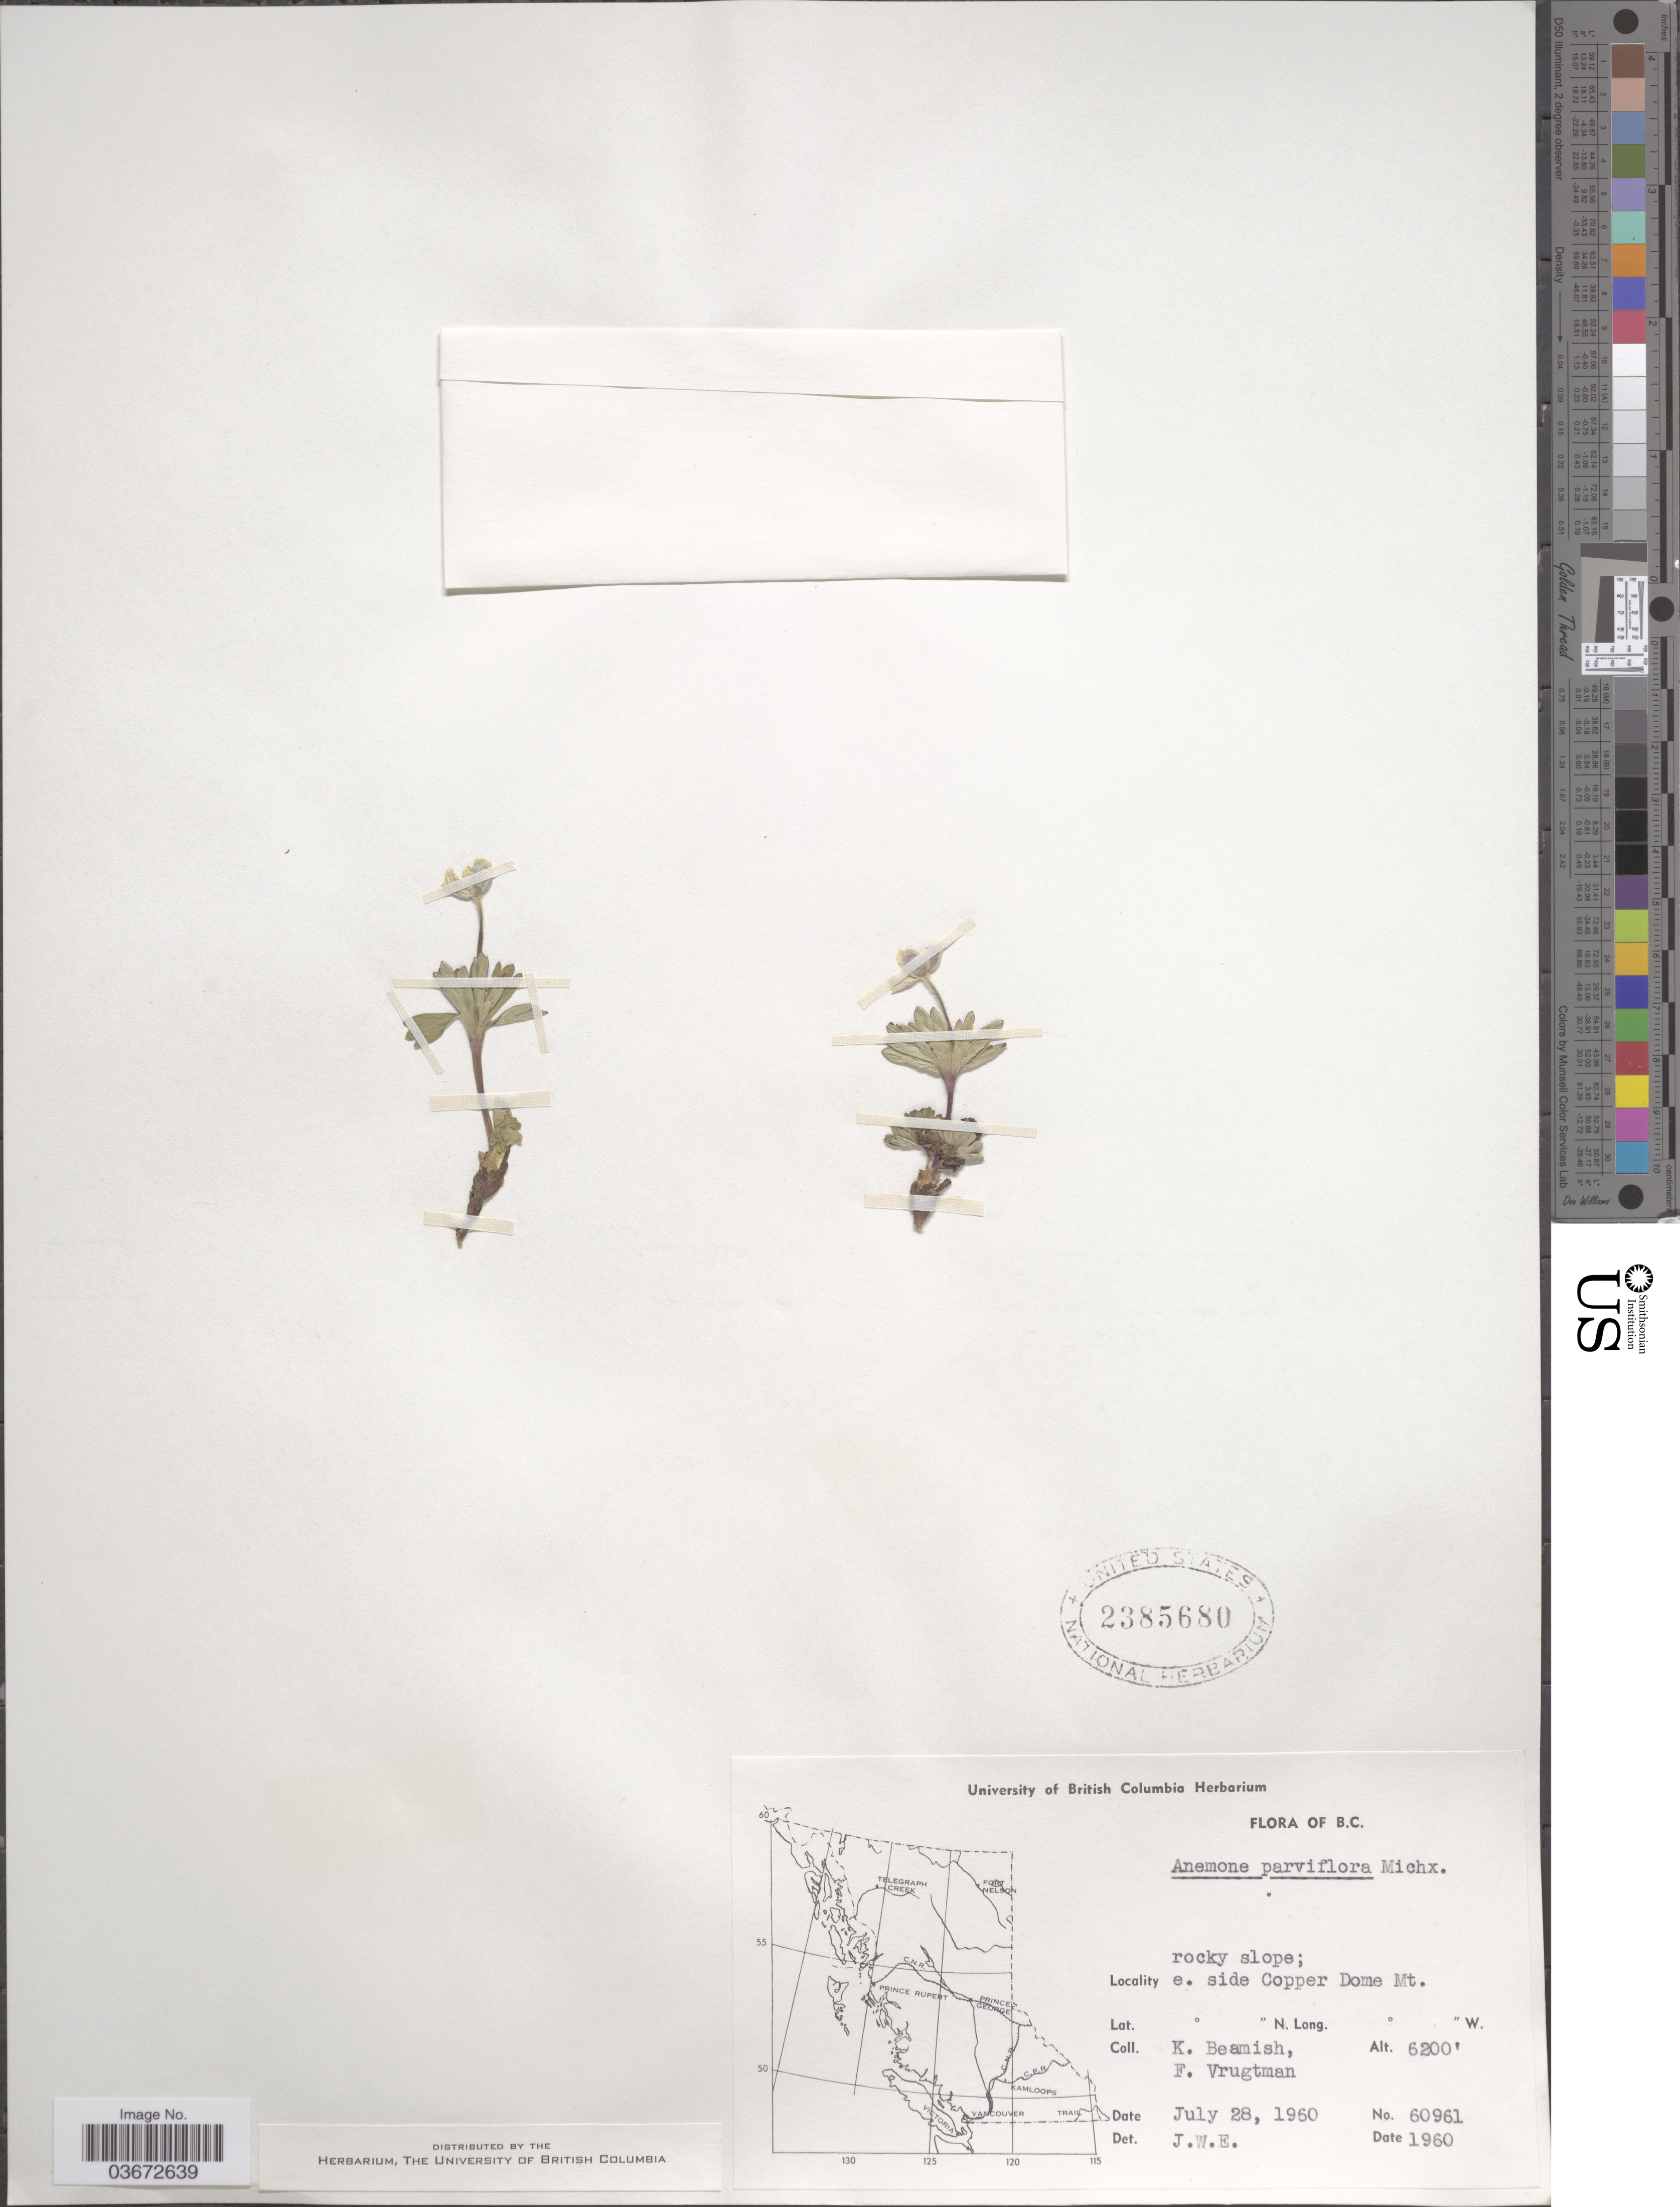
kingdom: Plantae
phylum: Tracheophyta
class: Magnoliopsida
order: Ranunculales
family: Ranunculaceae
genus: Anemone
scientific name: Anemone parviflora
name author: Michx.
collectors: K. Beamish & F. Vrugtman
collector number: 60961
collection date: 1960-07-28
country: Canada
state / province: British Columbia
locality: E. side Copper Dome Mt.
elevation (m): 1890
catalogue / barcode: US 2385680